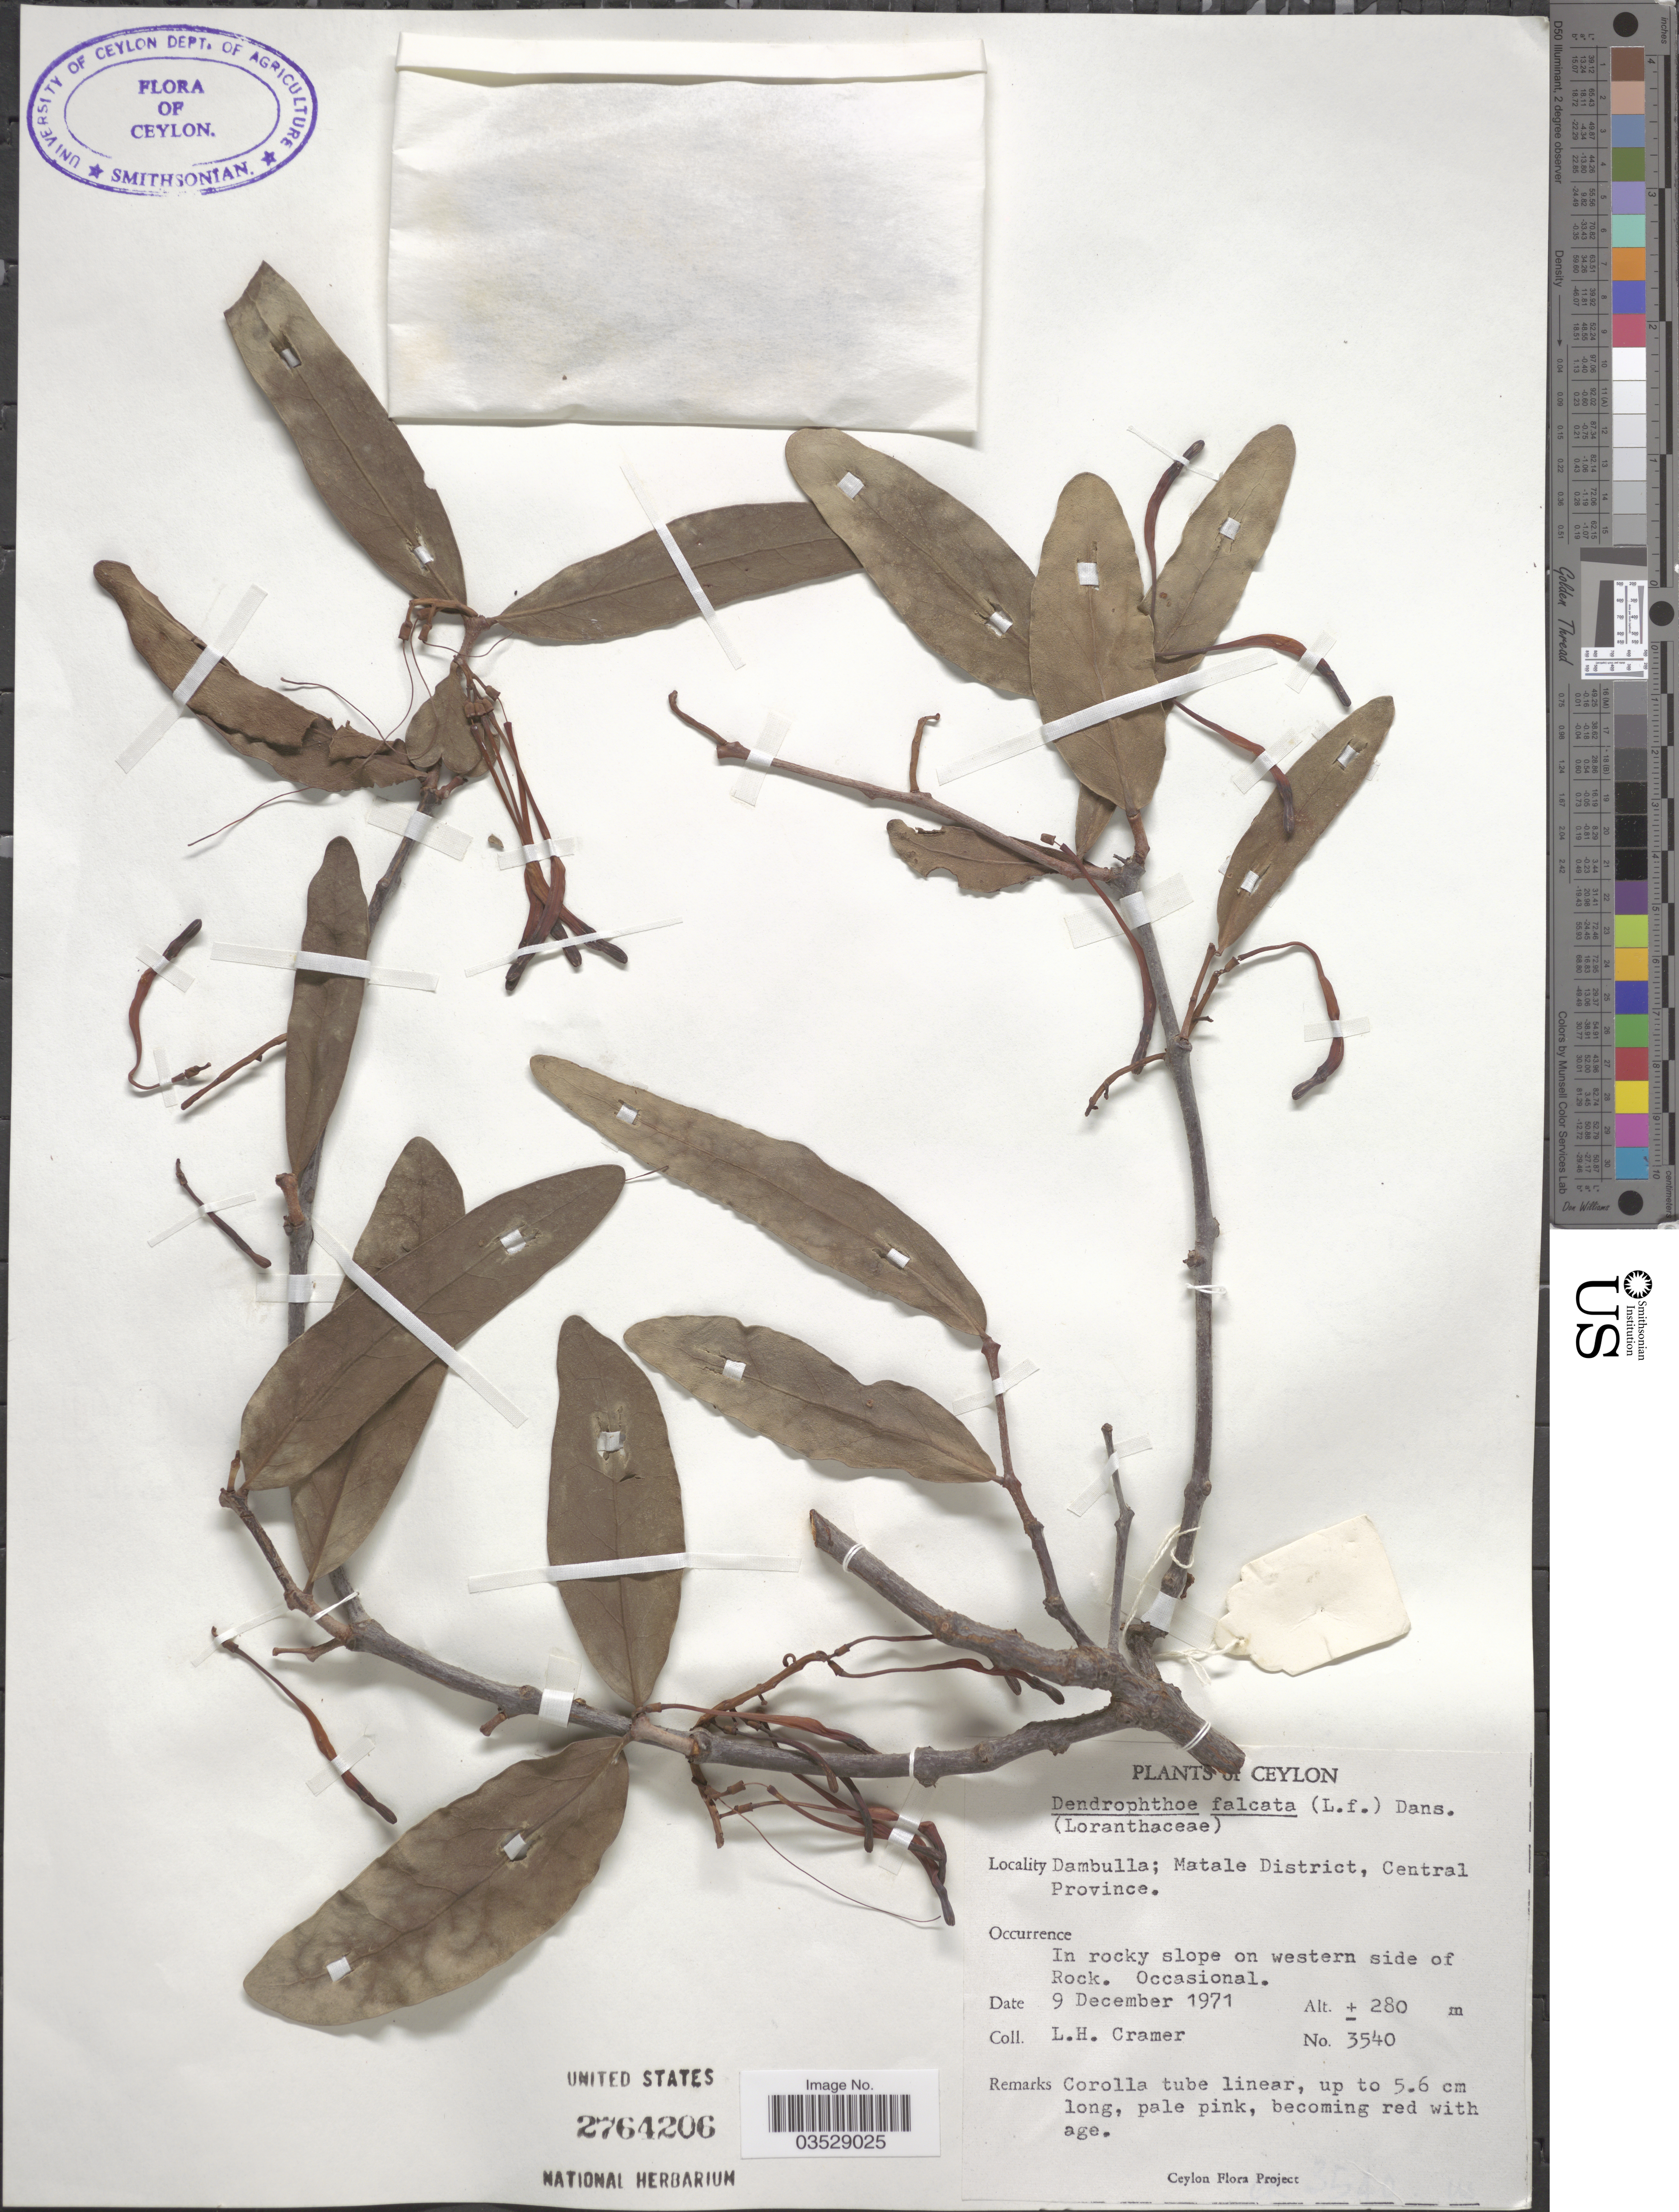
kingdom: Plantae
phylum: Tracheophyta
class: Magnoliopsida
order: Santalales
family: Loranthaceae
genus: Dendrophthoe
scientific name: Dendrophthoe falcata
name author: (L. f.) Ettingsh.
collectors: L. H. Cramer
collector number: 3540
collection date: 1971-12-09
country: Sri Lanka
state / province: Central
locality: Ceylon. Dambulla; Matale District. In rocky slope on western side of Rock.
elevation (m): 280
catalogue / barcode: US 2764206